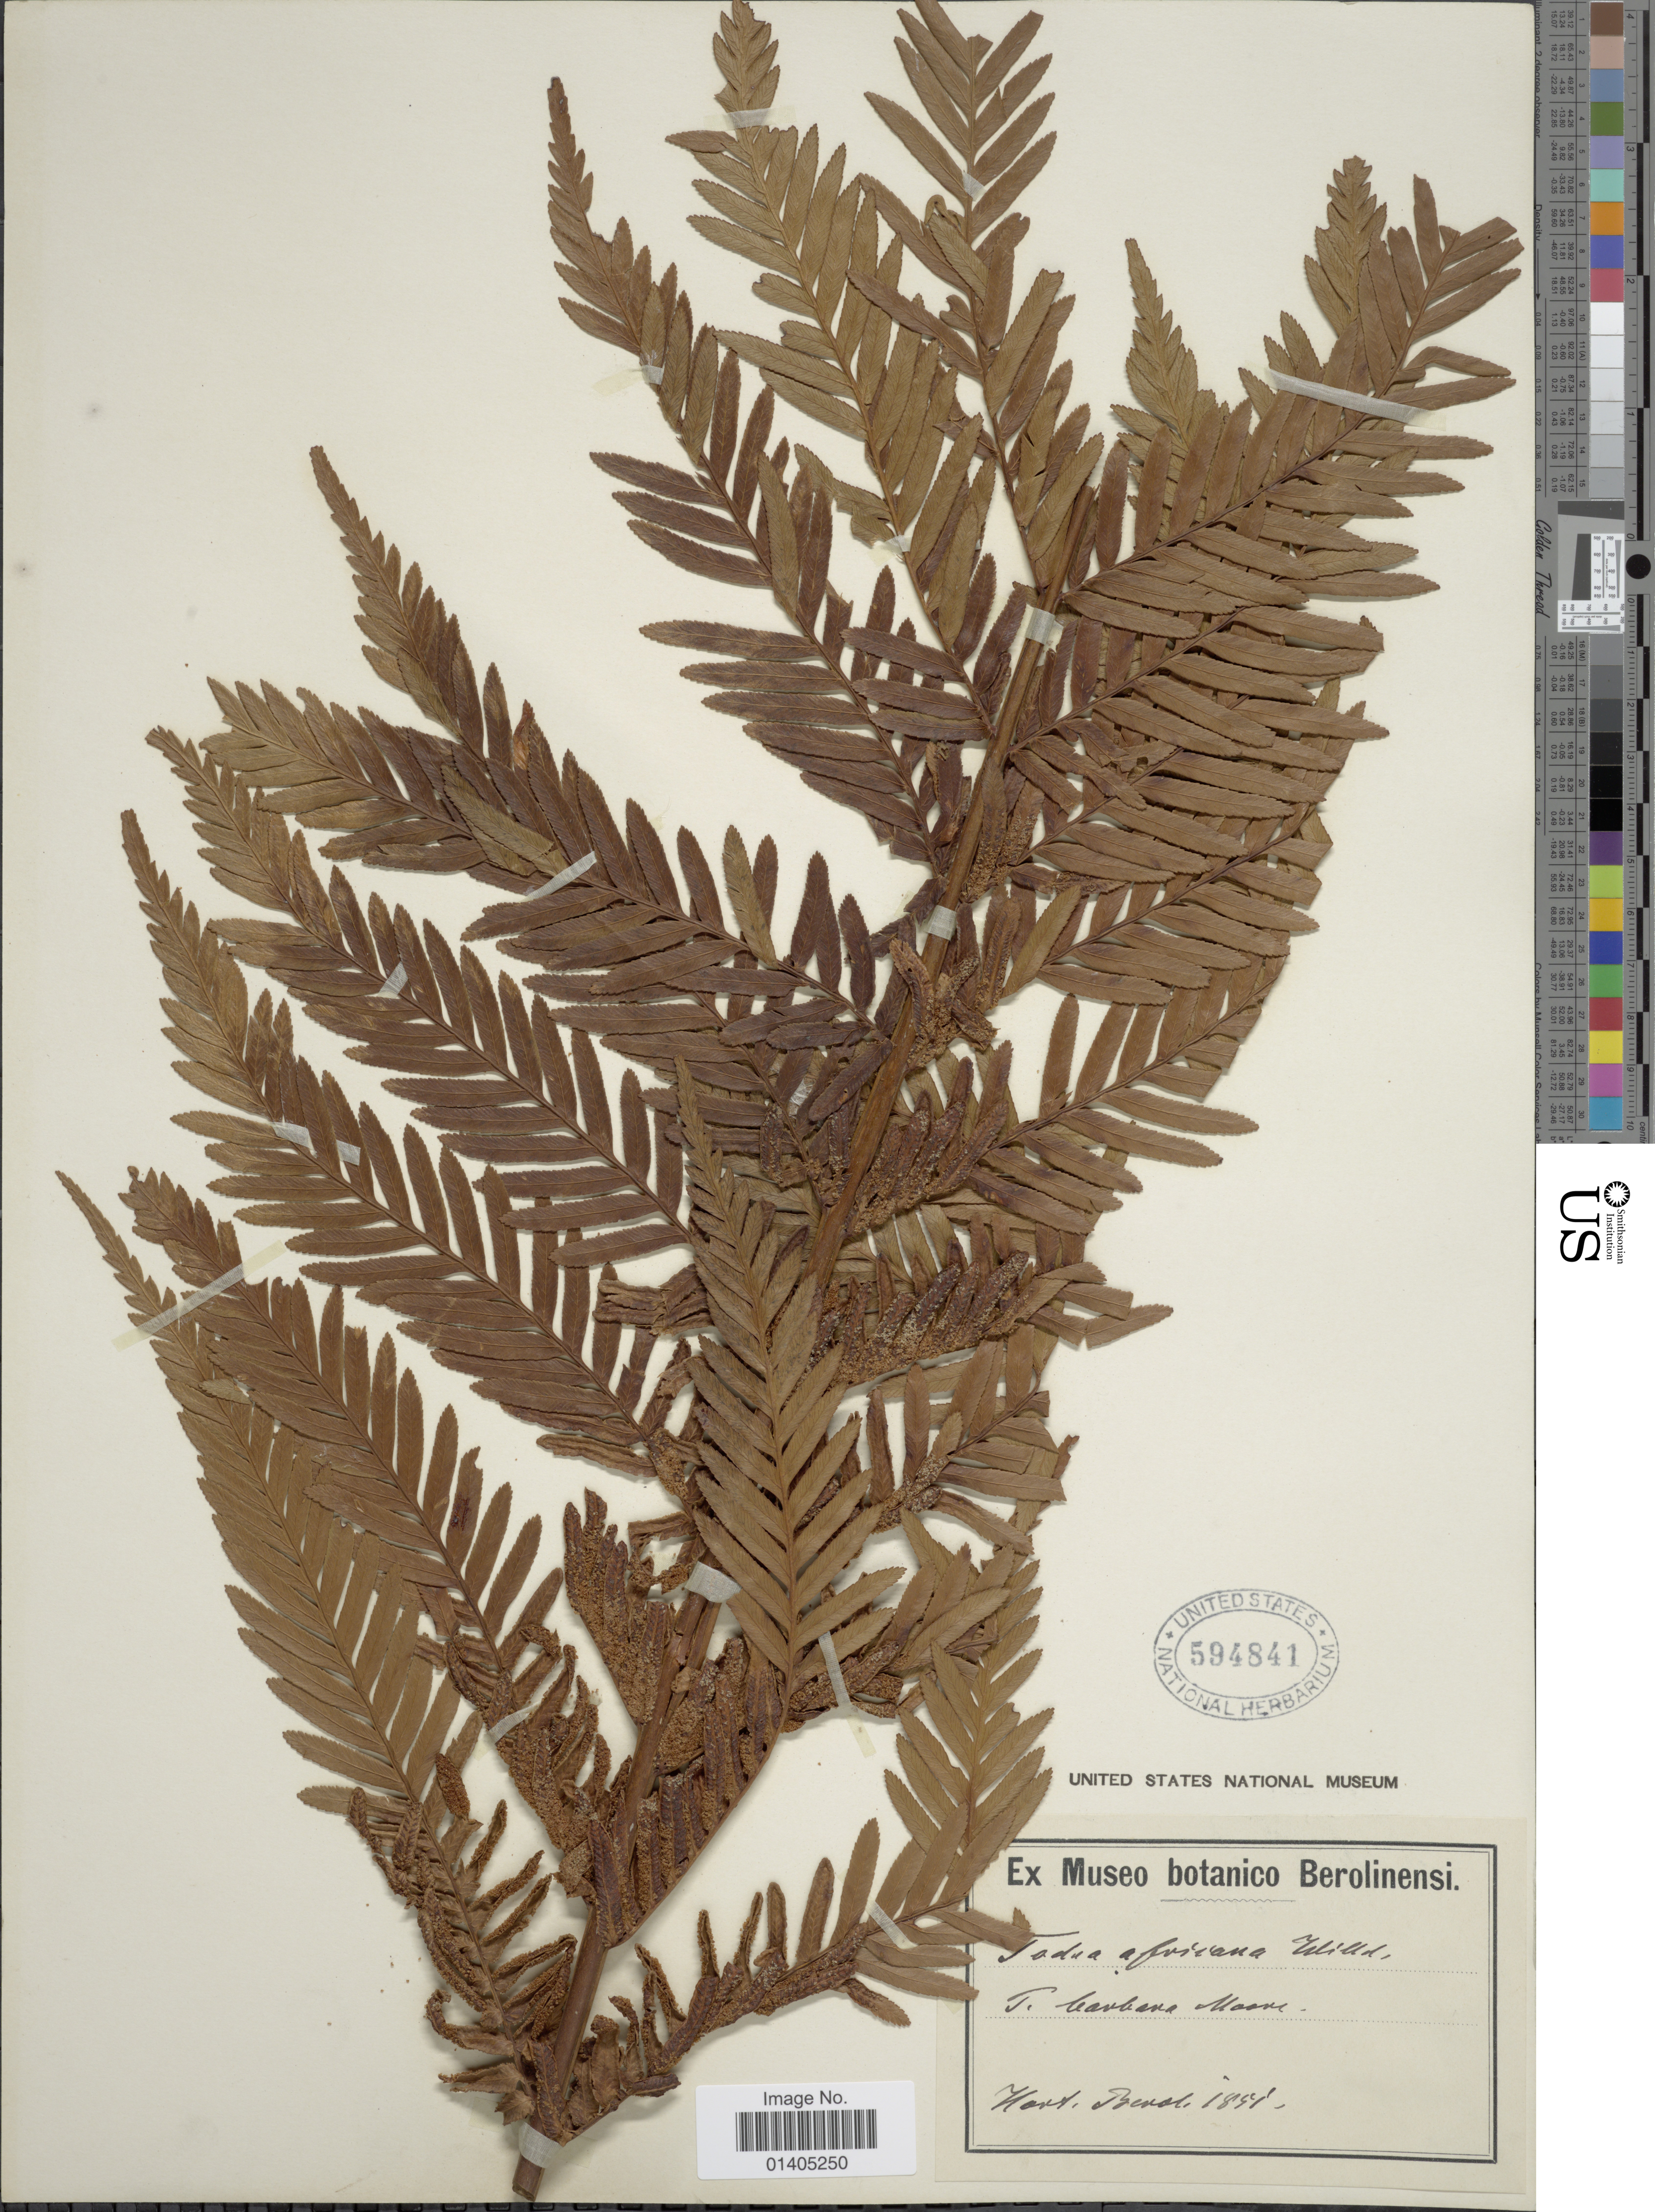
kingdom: Plantae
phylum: Tracheophyta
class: Polypodiopsida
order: Osmundales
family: Osmundaceae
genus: Todea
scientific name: Todea barbara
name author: T. Moore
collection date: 1851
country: Germany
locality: Hort. Berol.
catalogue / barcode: US 594841